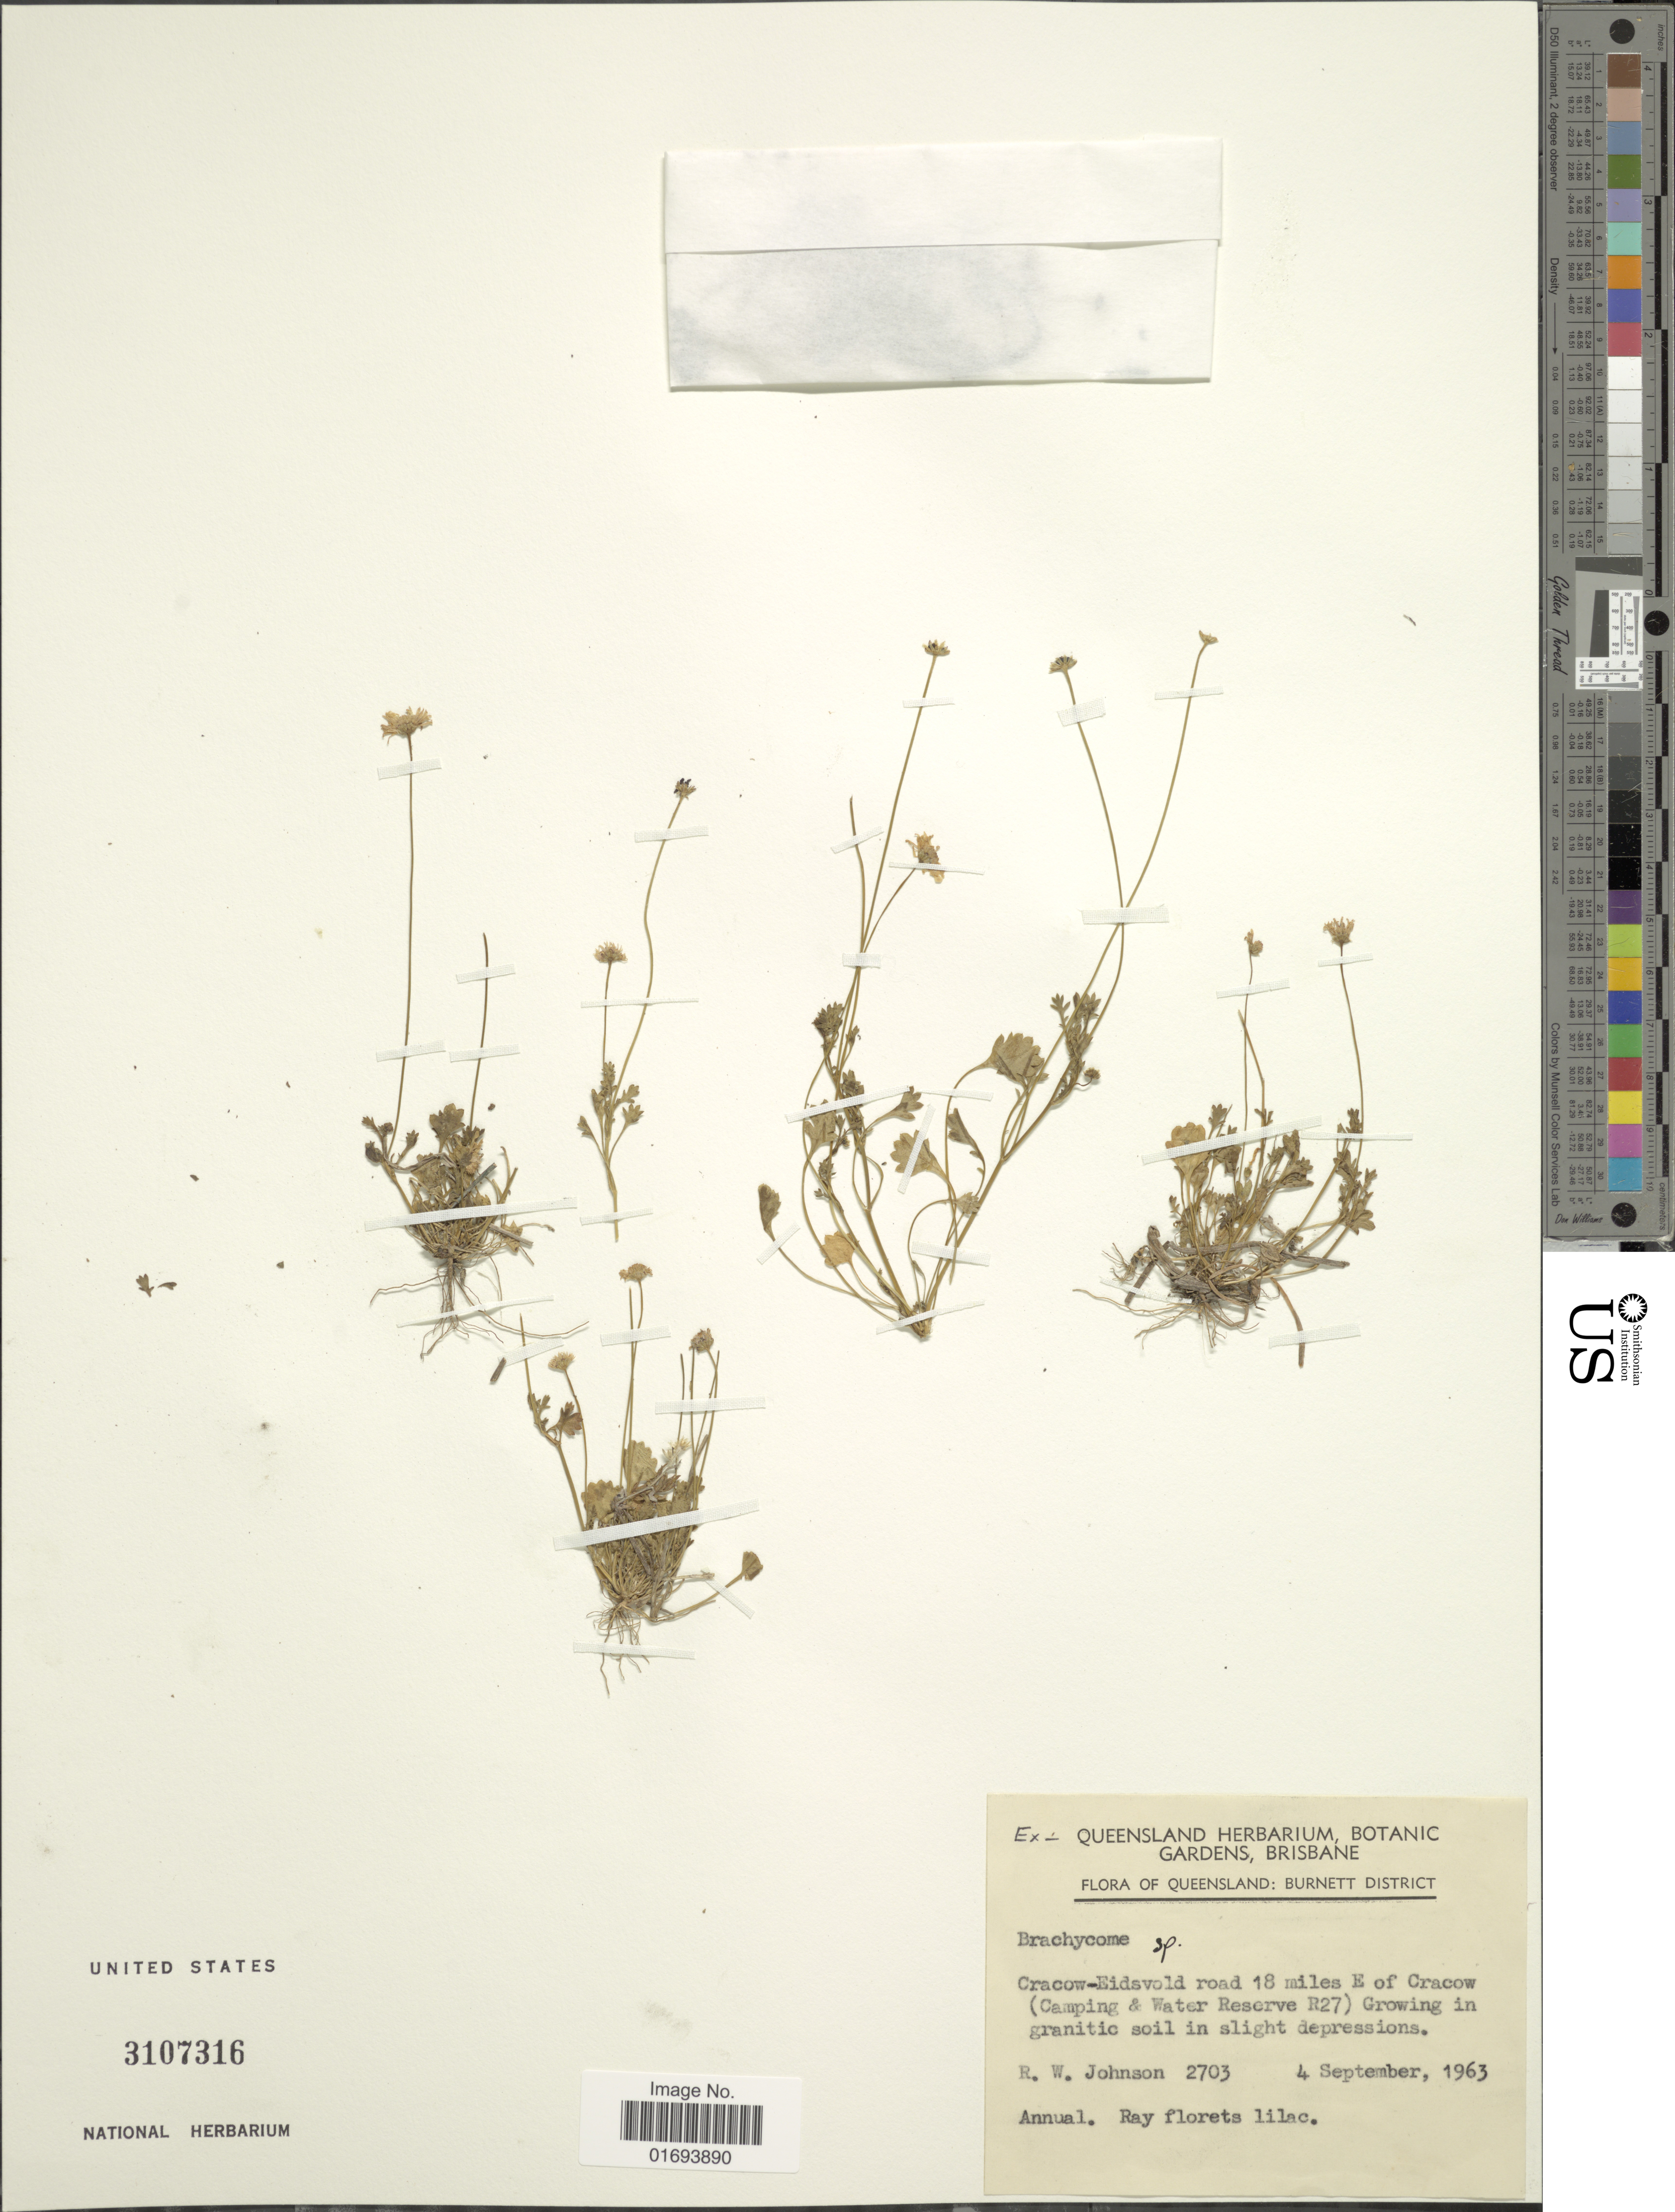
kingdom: Plantae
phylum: Tracheophyta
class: Magnoliopsida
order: Asterales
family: Asteraceae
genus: Brachyscome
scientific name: Brachyscome sp.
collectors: R. W. Johnson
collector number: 2703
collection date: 1963-09-04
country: Australia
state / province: Queensland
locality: Queensland: Burnett District. Cracow-Eidsvoild road 18 miles E of Cracow (Camping & Water Reserve R27)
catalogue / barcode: US 3107316